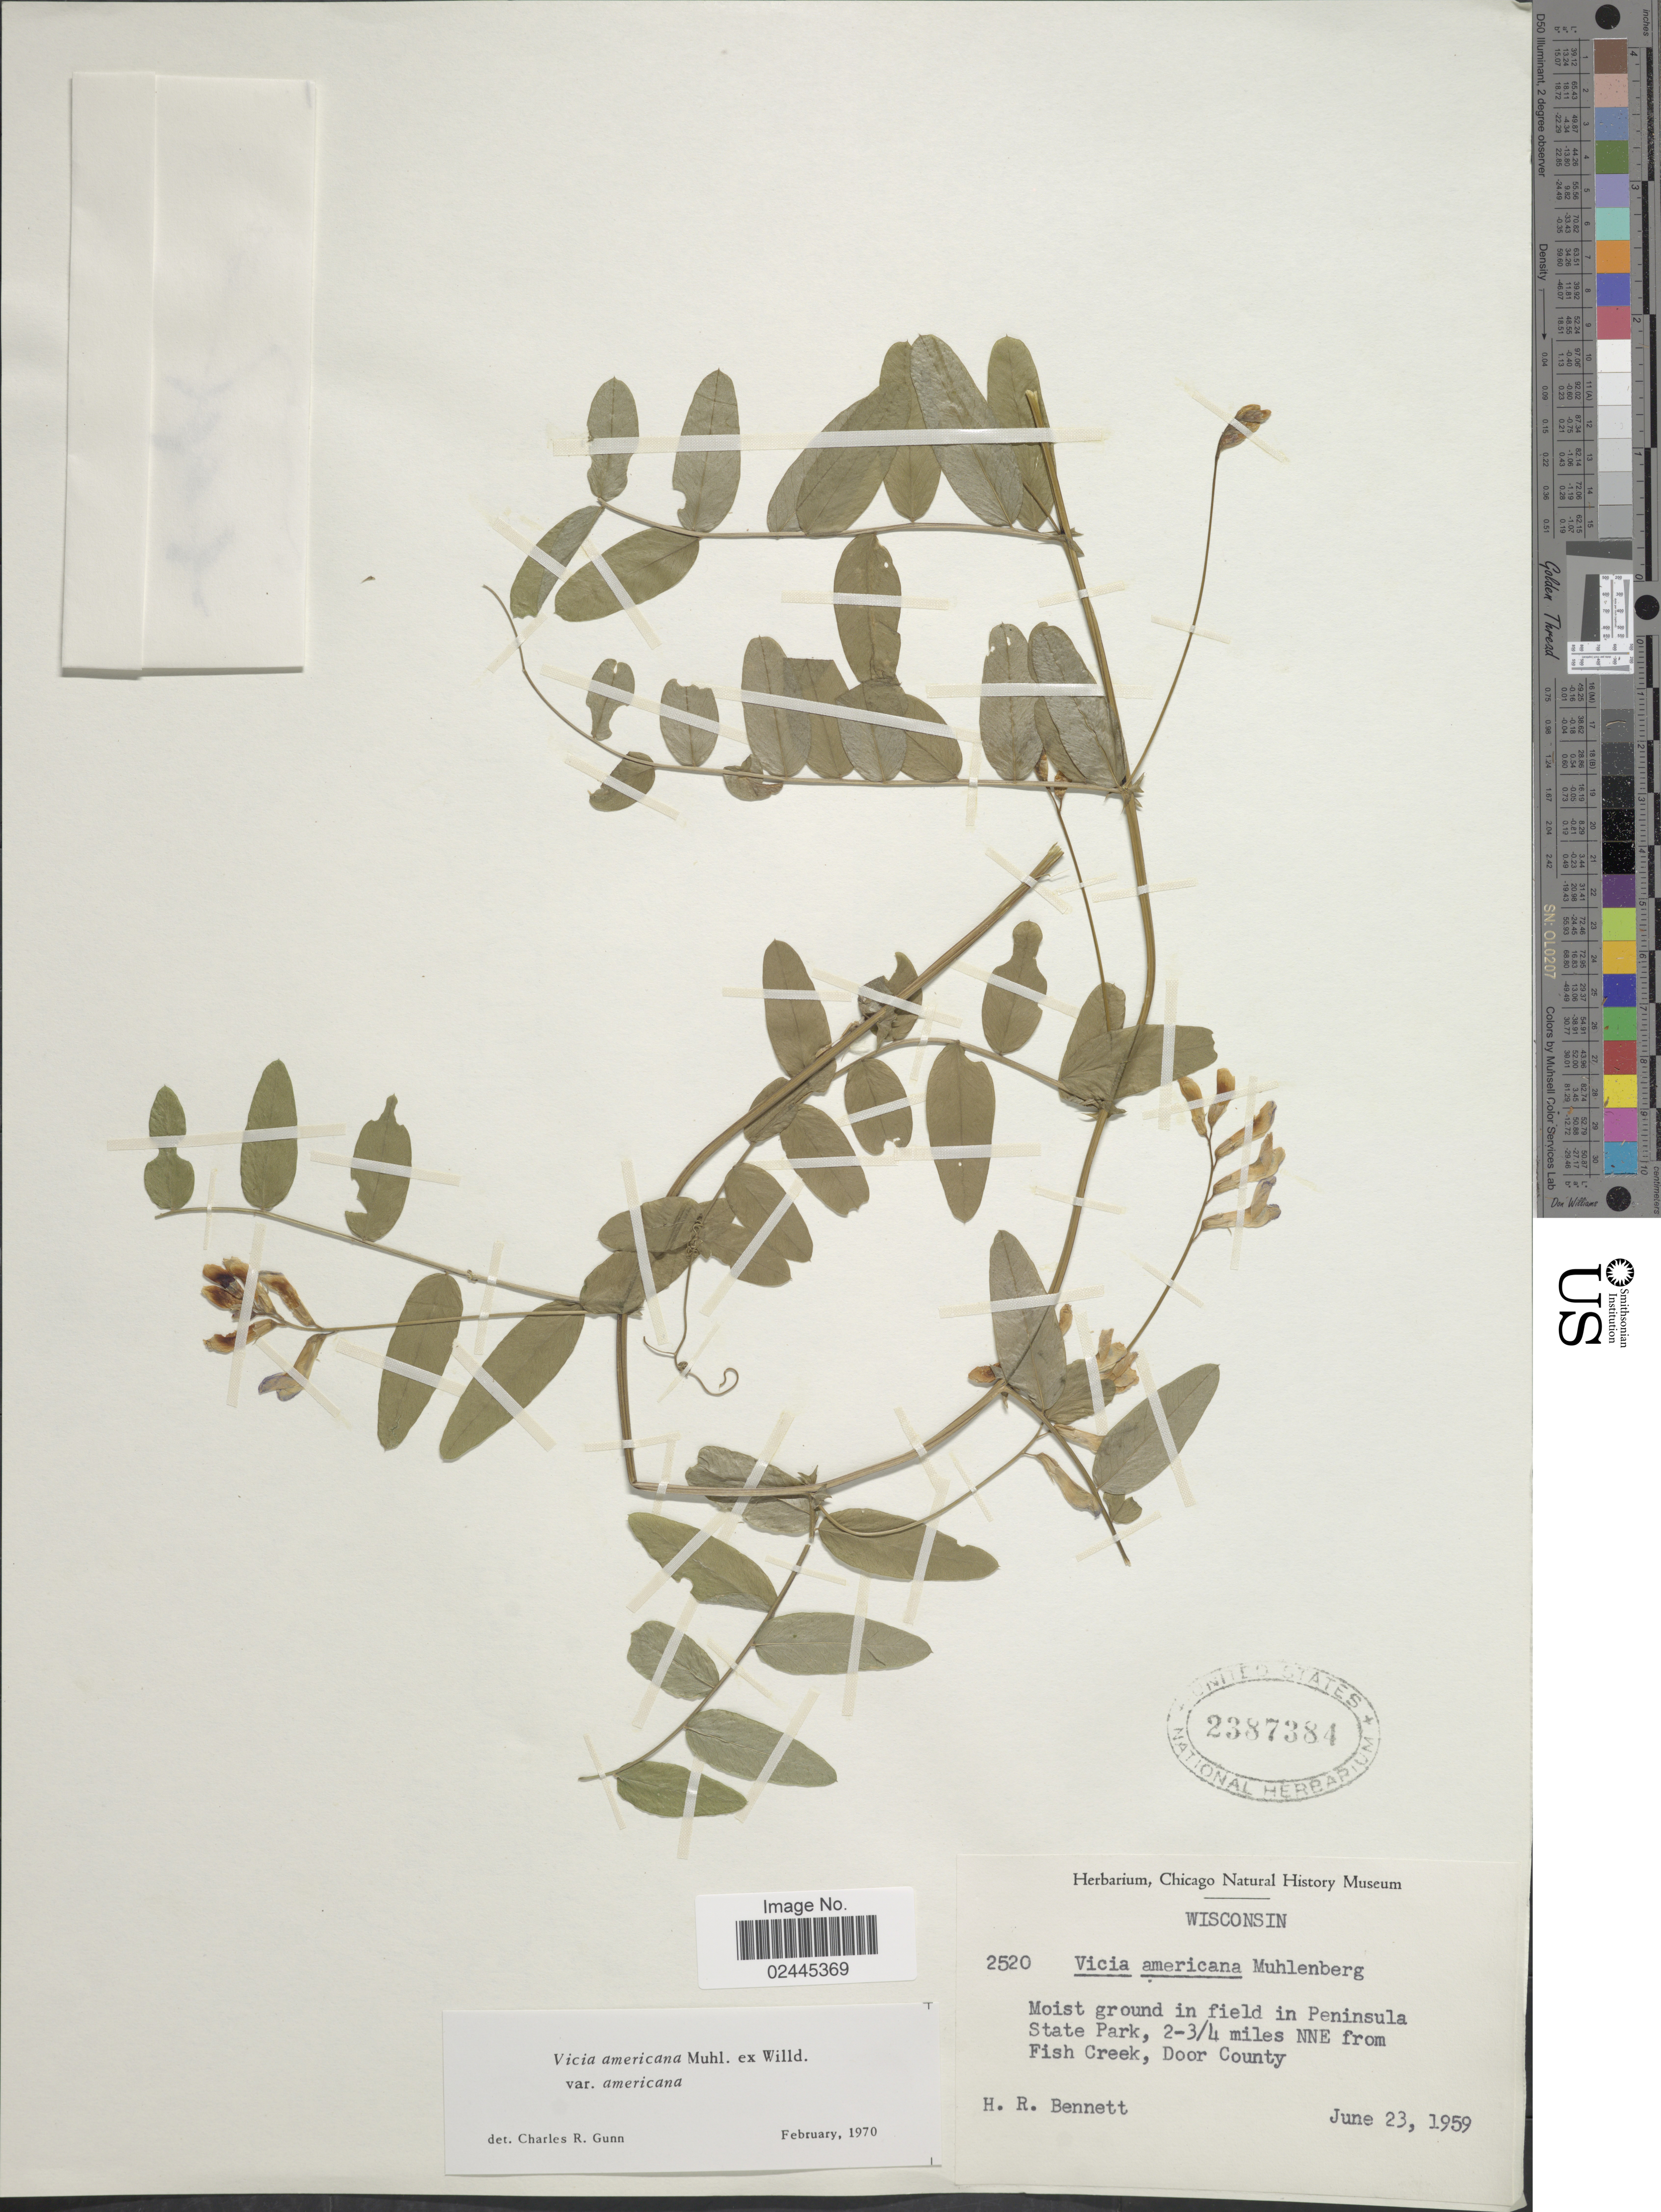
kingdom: Plantae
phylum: Tracheophyta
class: Magnoliopsida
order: Fabales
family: Fabaceae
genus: Vicia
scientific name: Vicia americana var. americana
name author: Muhl. ex Willd.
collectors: H. R. Bennett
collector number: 2520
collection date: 1959-06-23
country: United States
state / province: Wisconsin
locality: Moist ground in field in Peninsula State Park, 2-3/4 miles NNE rfom Fish Creek, Door County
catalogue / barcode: US 2387384